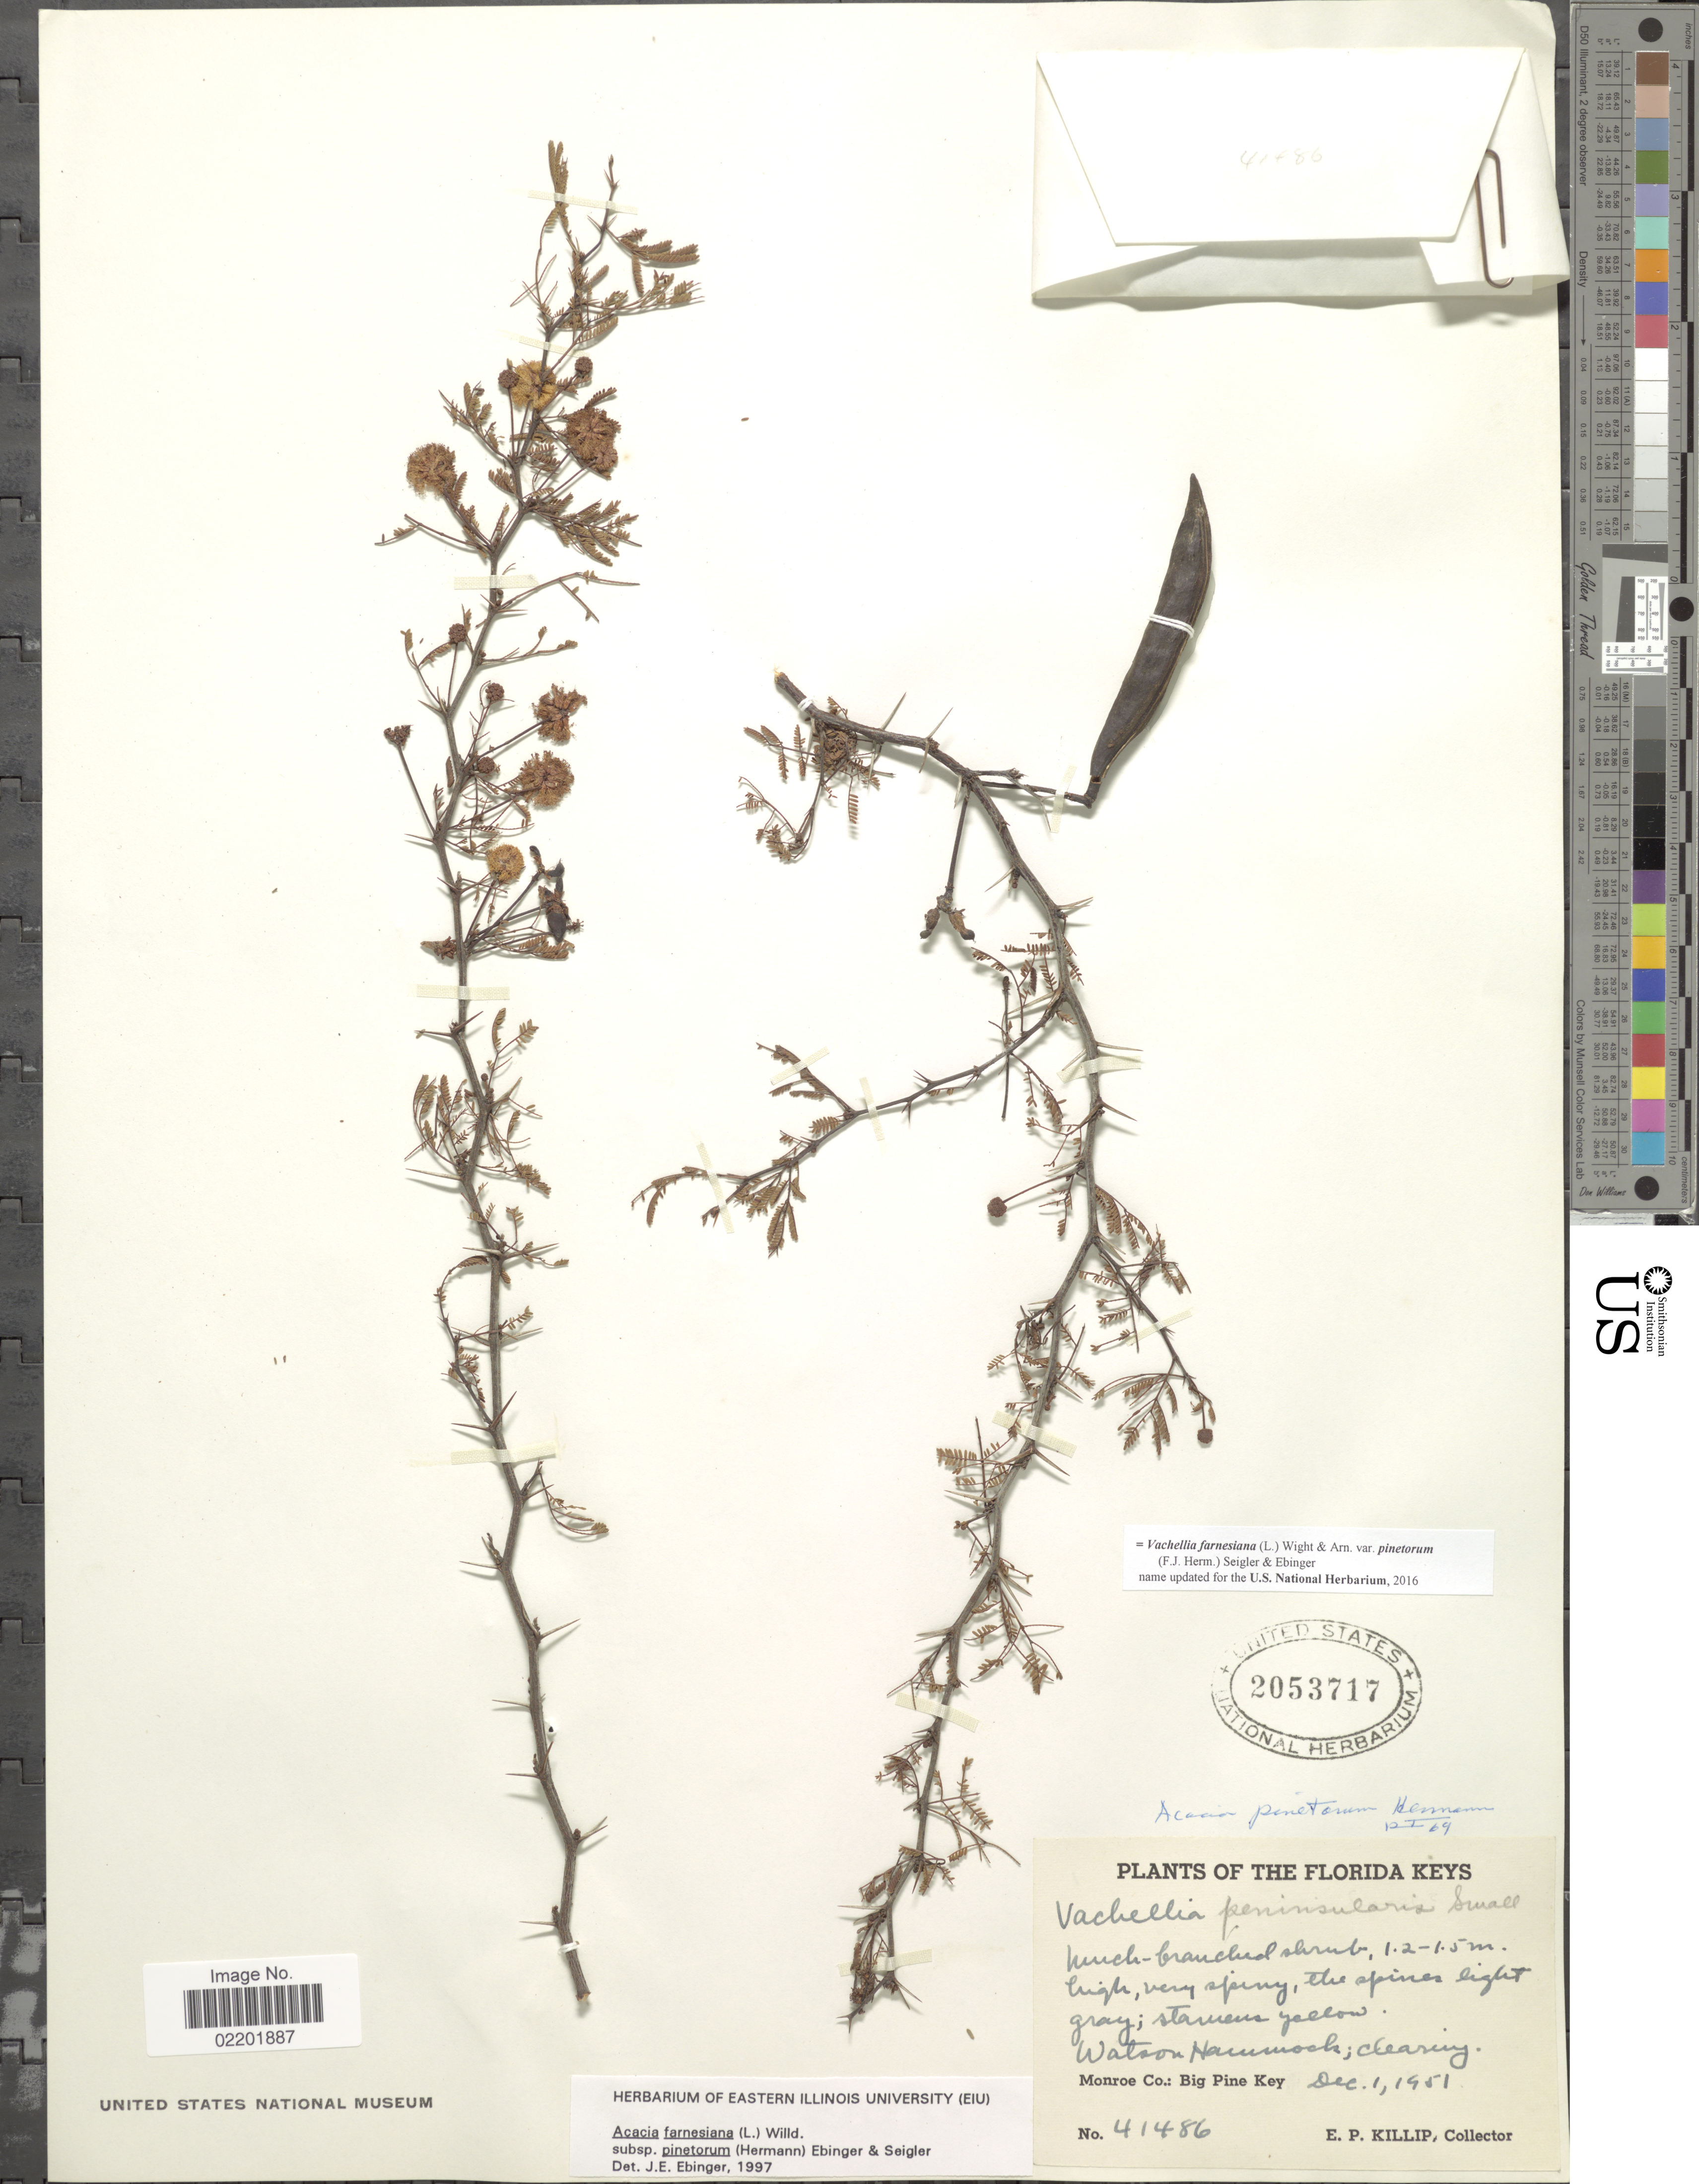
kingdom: Plantae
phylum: Tracheophyta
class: Magnoliopsida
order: Fabales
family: Fabaceae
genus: Vachellia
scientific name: Vachellia farnesiana var. farnesiana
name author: (L.) Wight & Arn.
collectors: E. P. Killip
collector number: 41486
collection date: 1951-12-01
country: United States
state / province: Florida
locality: Florida Keys, Watson Hammock, Monroe Co., Big Pine Key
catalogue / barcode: US 2053717